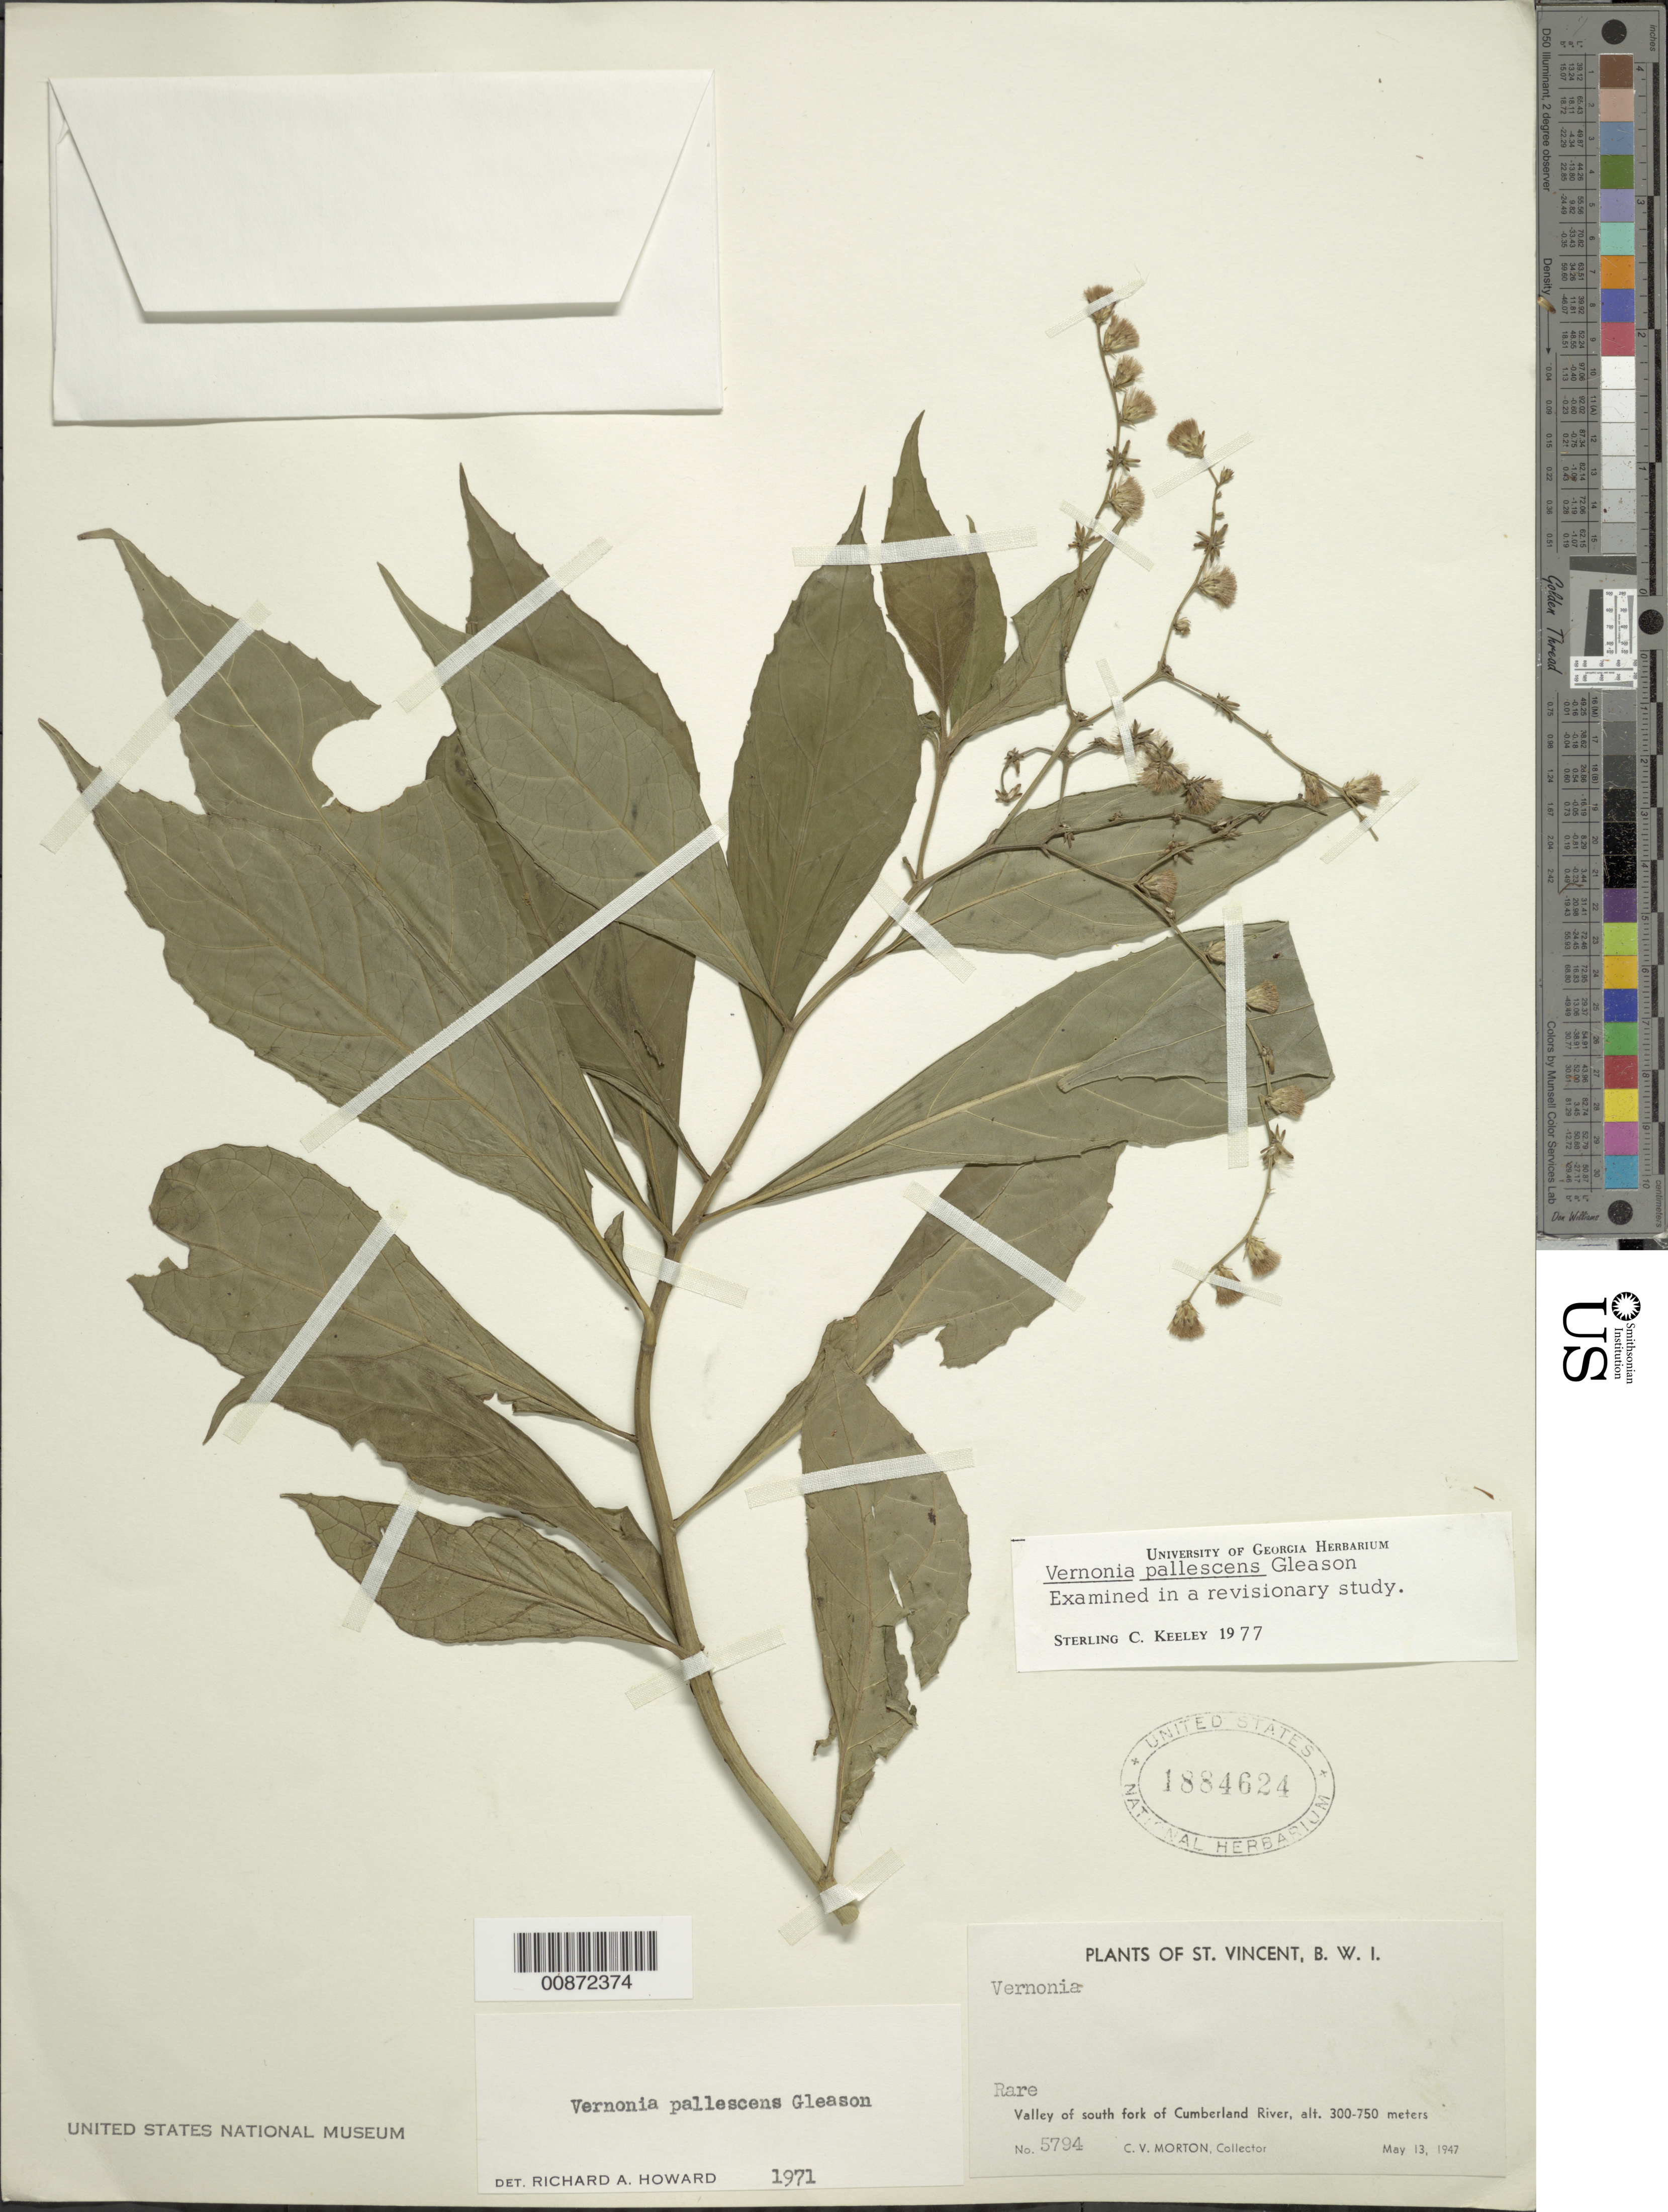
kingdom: Plantae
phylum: Tracheophyta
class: Magnoliopsida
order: Asterales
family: Asteraceae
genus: Lepidaploa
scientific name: Lepidaploa pallescens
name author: (Gleason) H. Rob.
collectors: C. V. Morton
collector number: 5794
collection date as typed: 12 May 1947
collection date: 1947-05-12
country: St. Vincent - Grenadines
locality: Valley of south fork of Cumberland River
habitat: River valley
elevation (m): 300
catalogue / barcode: US 1884624